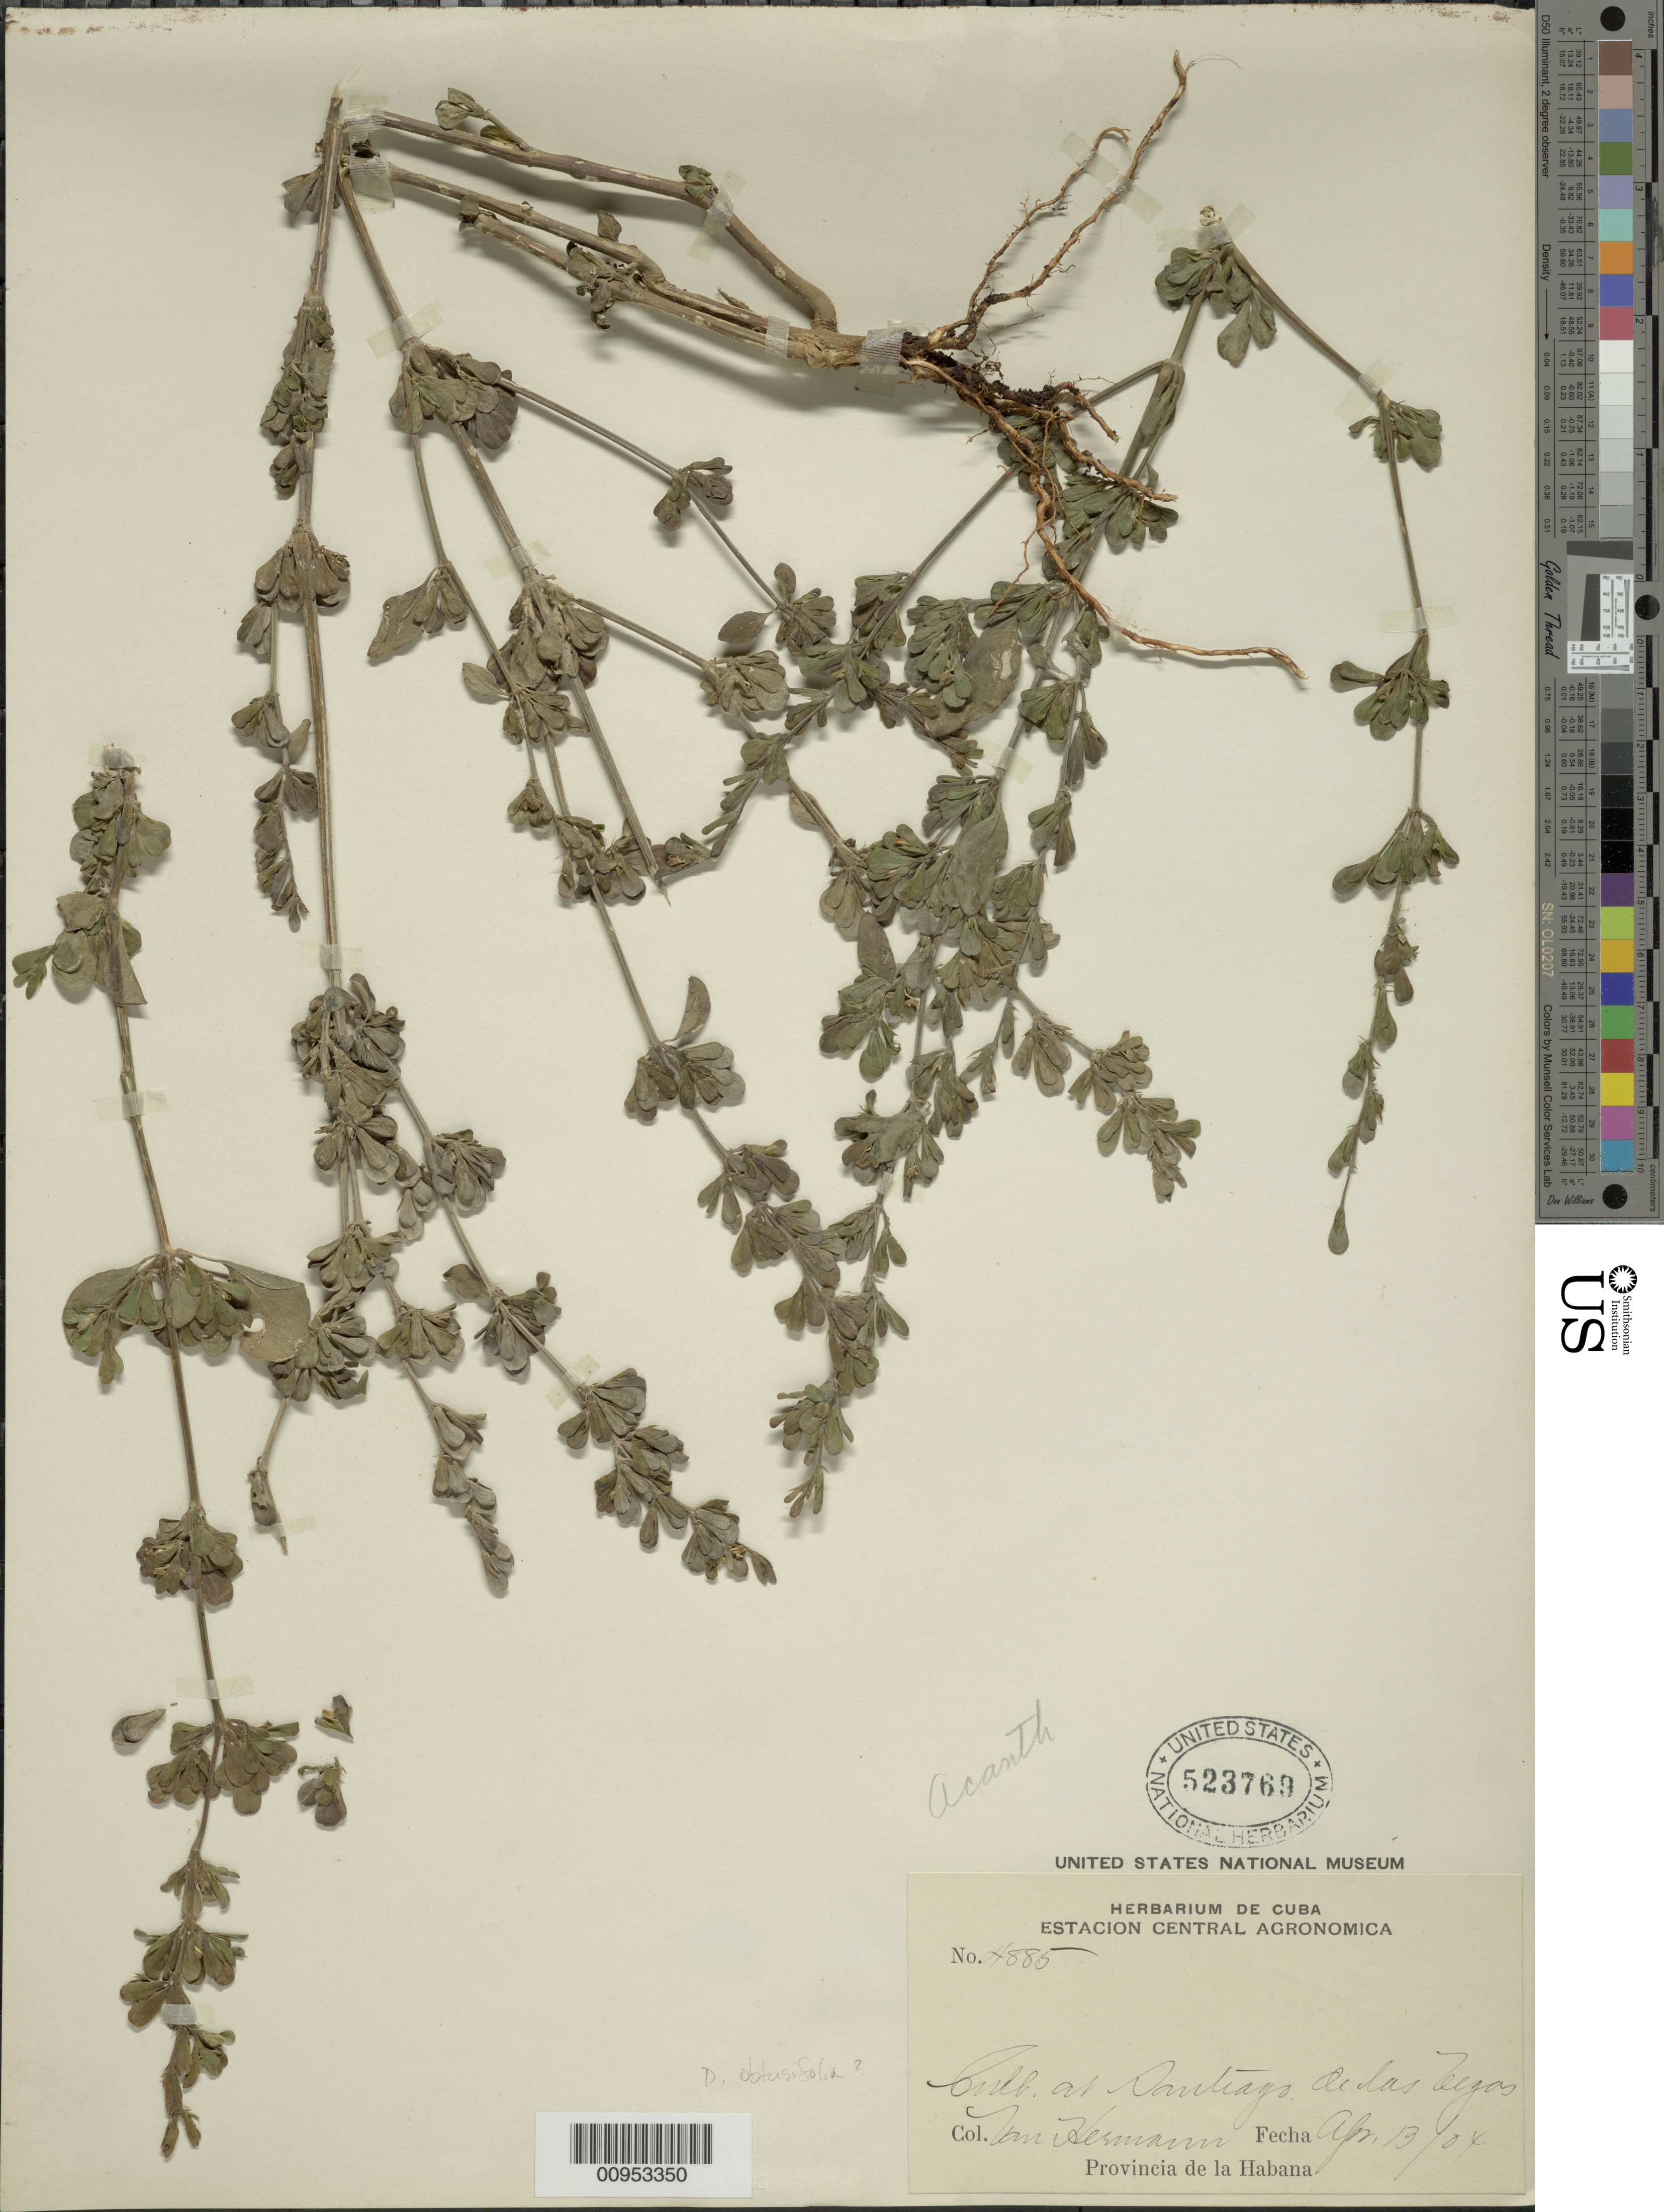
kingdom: Plantae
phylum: Tracheophyta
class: Magnoliopsida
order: Lamiales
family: Acanthaceae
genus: Dicliptera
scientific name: Dicliptera obtusifolia var. ciliifera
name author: Urb.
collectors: H. A. Van Hermann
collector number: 4885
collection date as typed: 13 Apr 1904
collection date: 1904-04-13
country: Cuba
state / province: La Habana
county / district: Municipio Boyeros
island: Cuba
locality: Santiago de las Vegas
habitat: Cultivated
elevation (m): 97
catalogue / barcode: US 523769